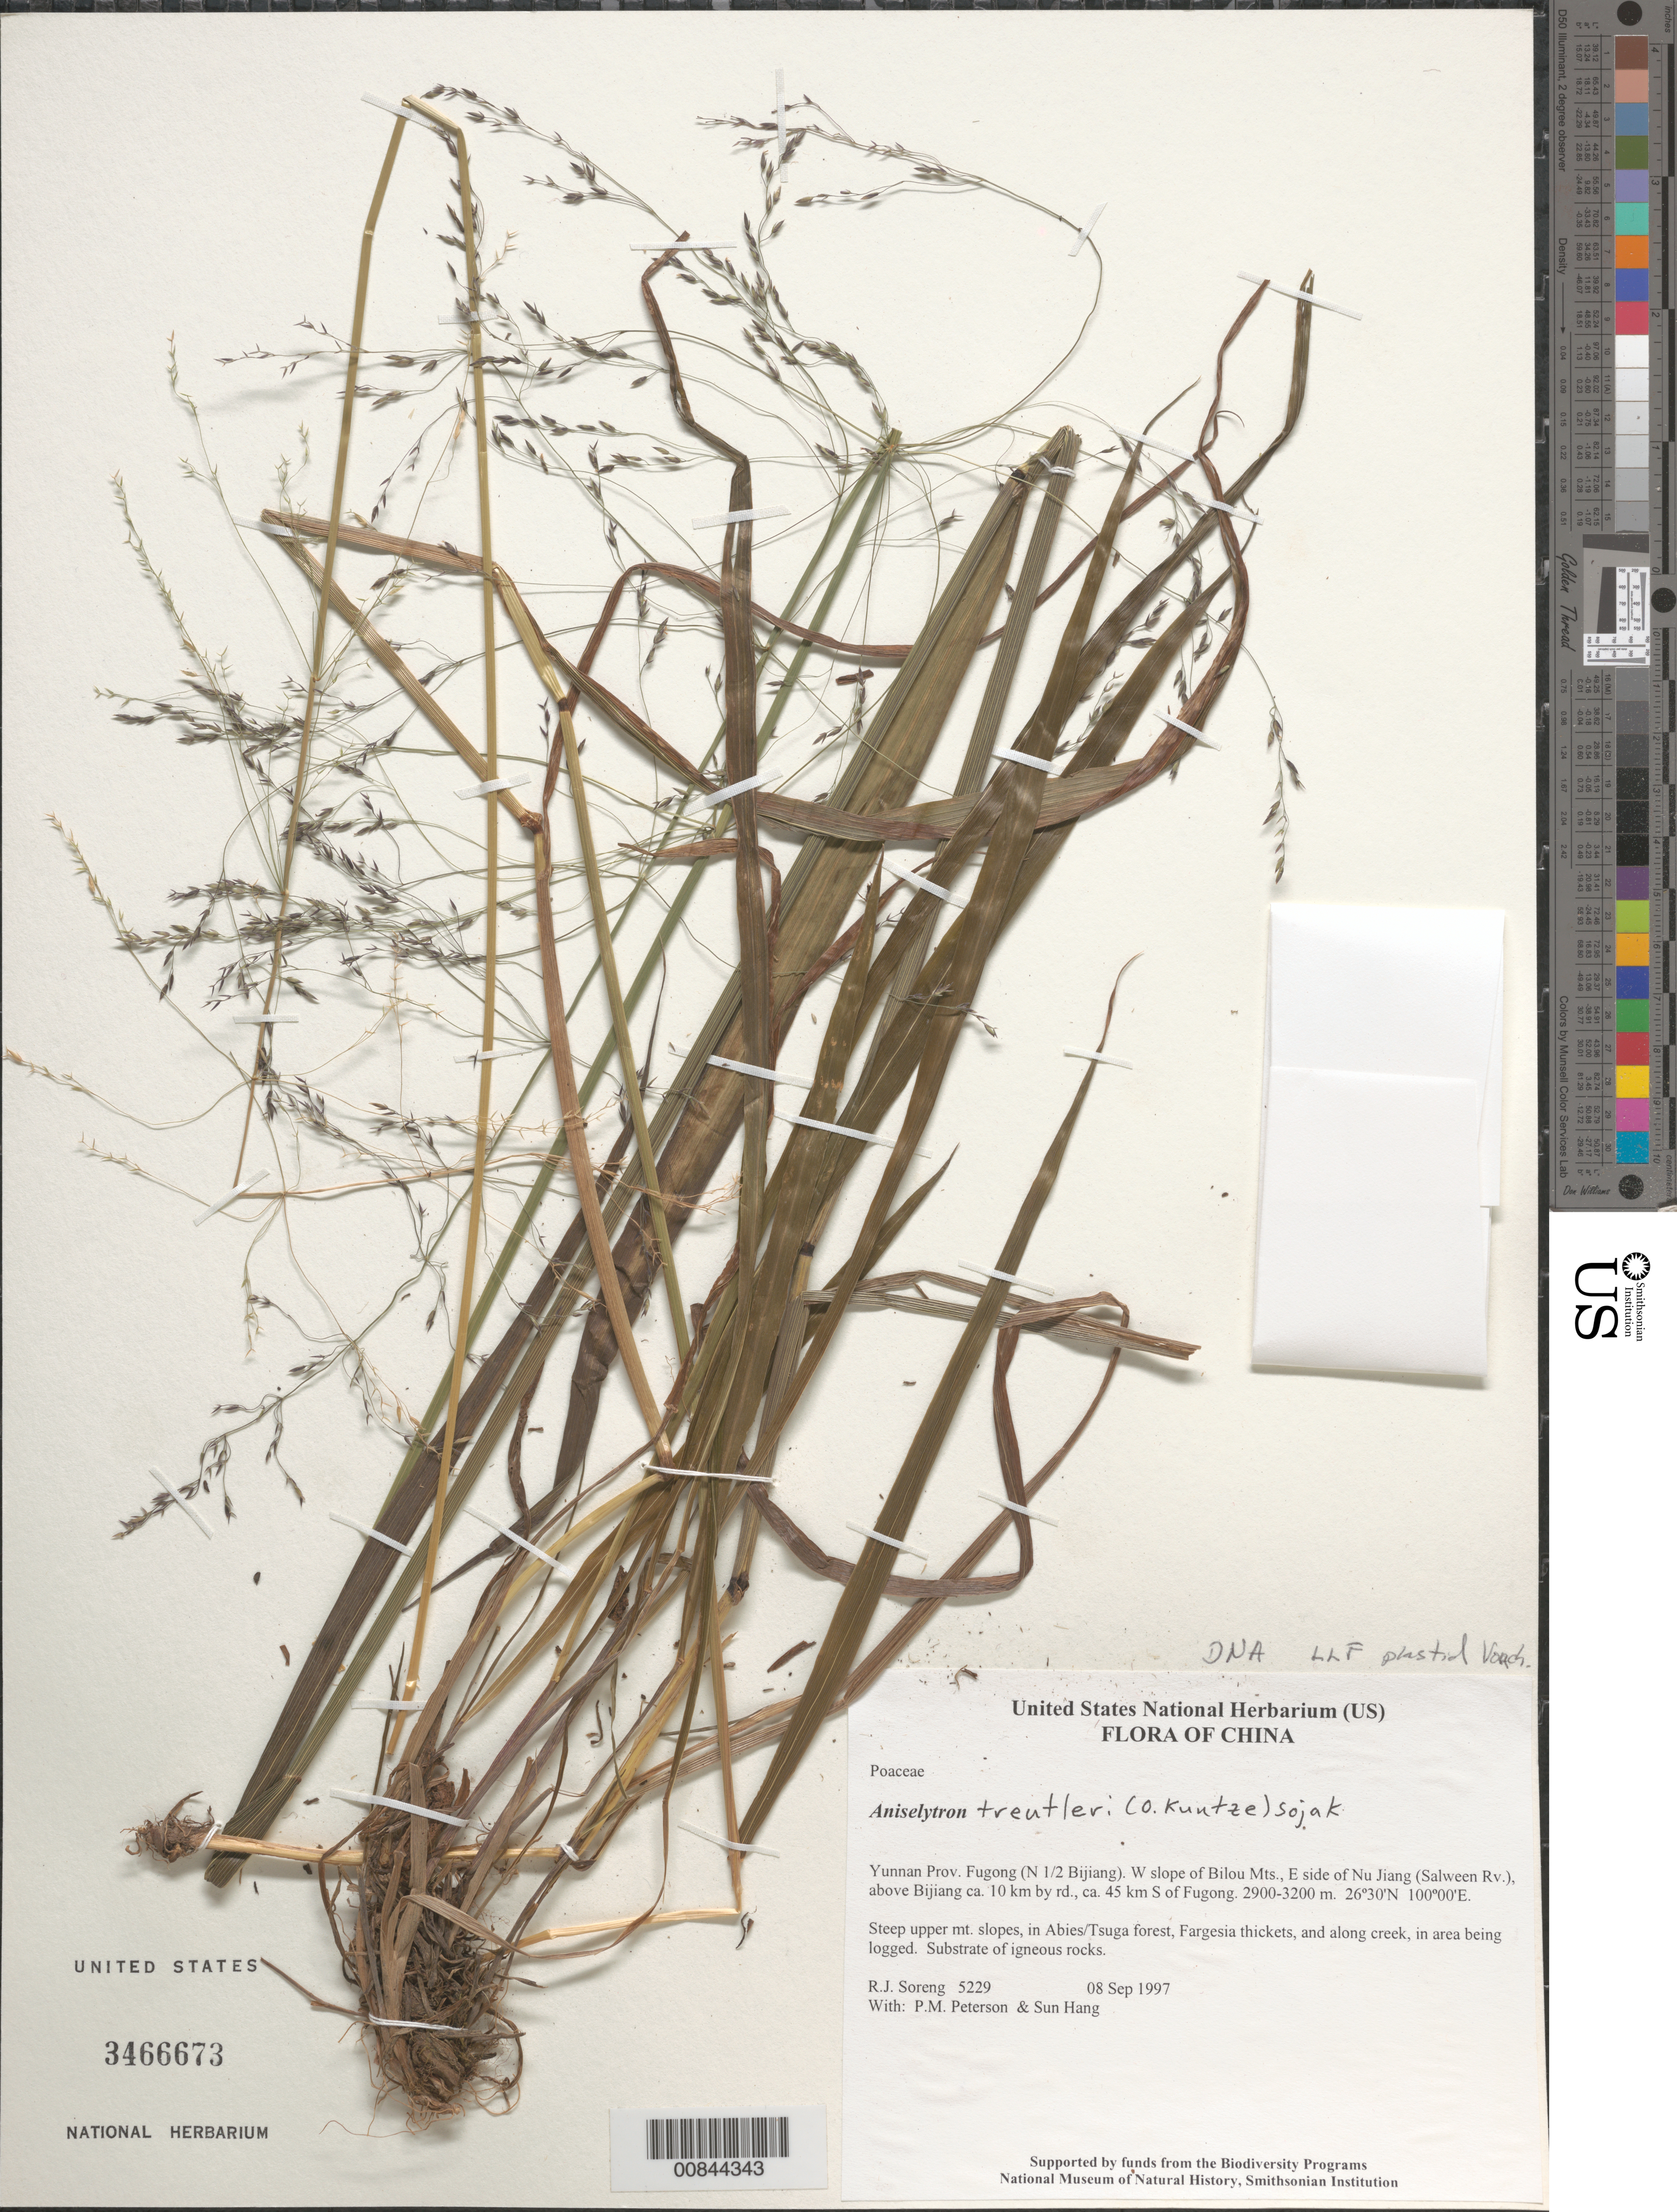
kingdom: Plantae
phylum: Tracheophyta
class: Liliopsida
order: Poales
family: Poaceae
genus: Aniselytron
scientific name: Aniselytron treutleri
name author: (Kuntze) Soják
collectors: R. J. Soreng, P. M. Peterson & Sun Hang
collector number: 5229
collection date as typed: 08 Sep 1997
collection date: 1997-09-08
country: China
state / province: Yunnan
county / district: Fugong (N 1/2 Bijiang)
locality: W slope of Bilou Mts., E side of Nu Jiang (Salween Rv.), above Bijiang ca. 10 km by rd., ca. 45 km S of Fugong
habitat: Steep upper mt. slopes, in Abies/Tsuga forest, Fargesia thickets, and along creek, in area being logged. Substrate of igneou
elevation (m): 2900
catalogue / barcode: US 3466673